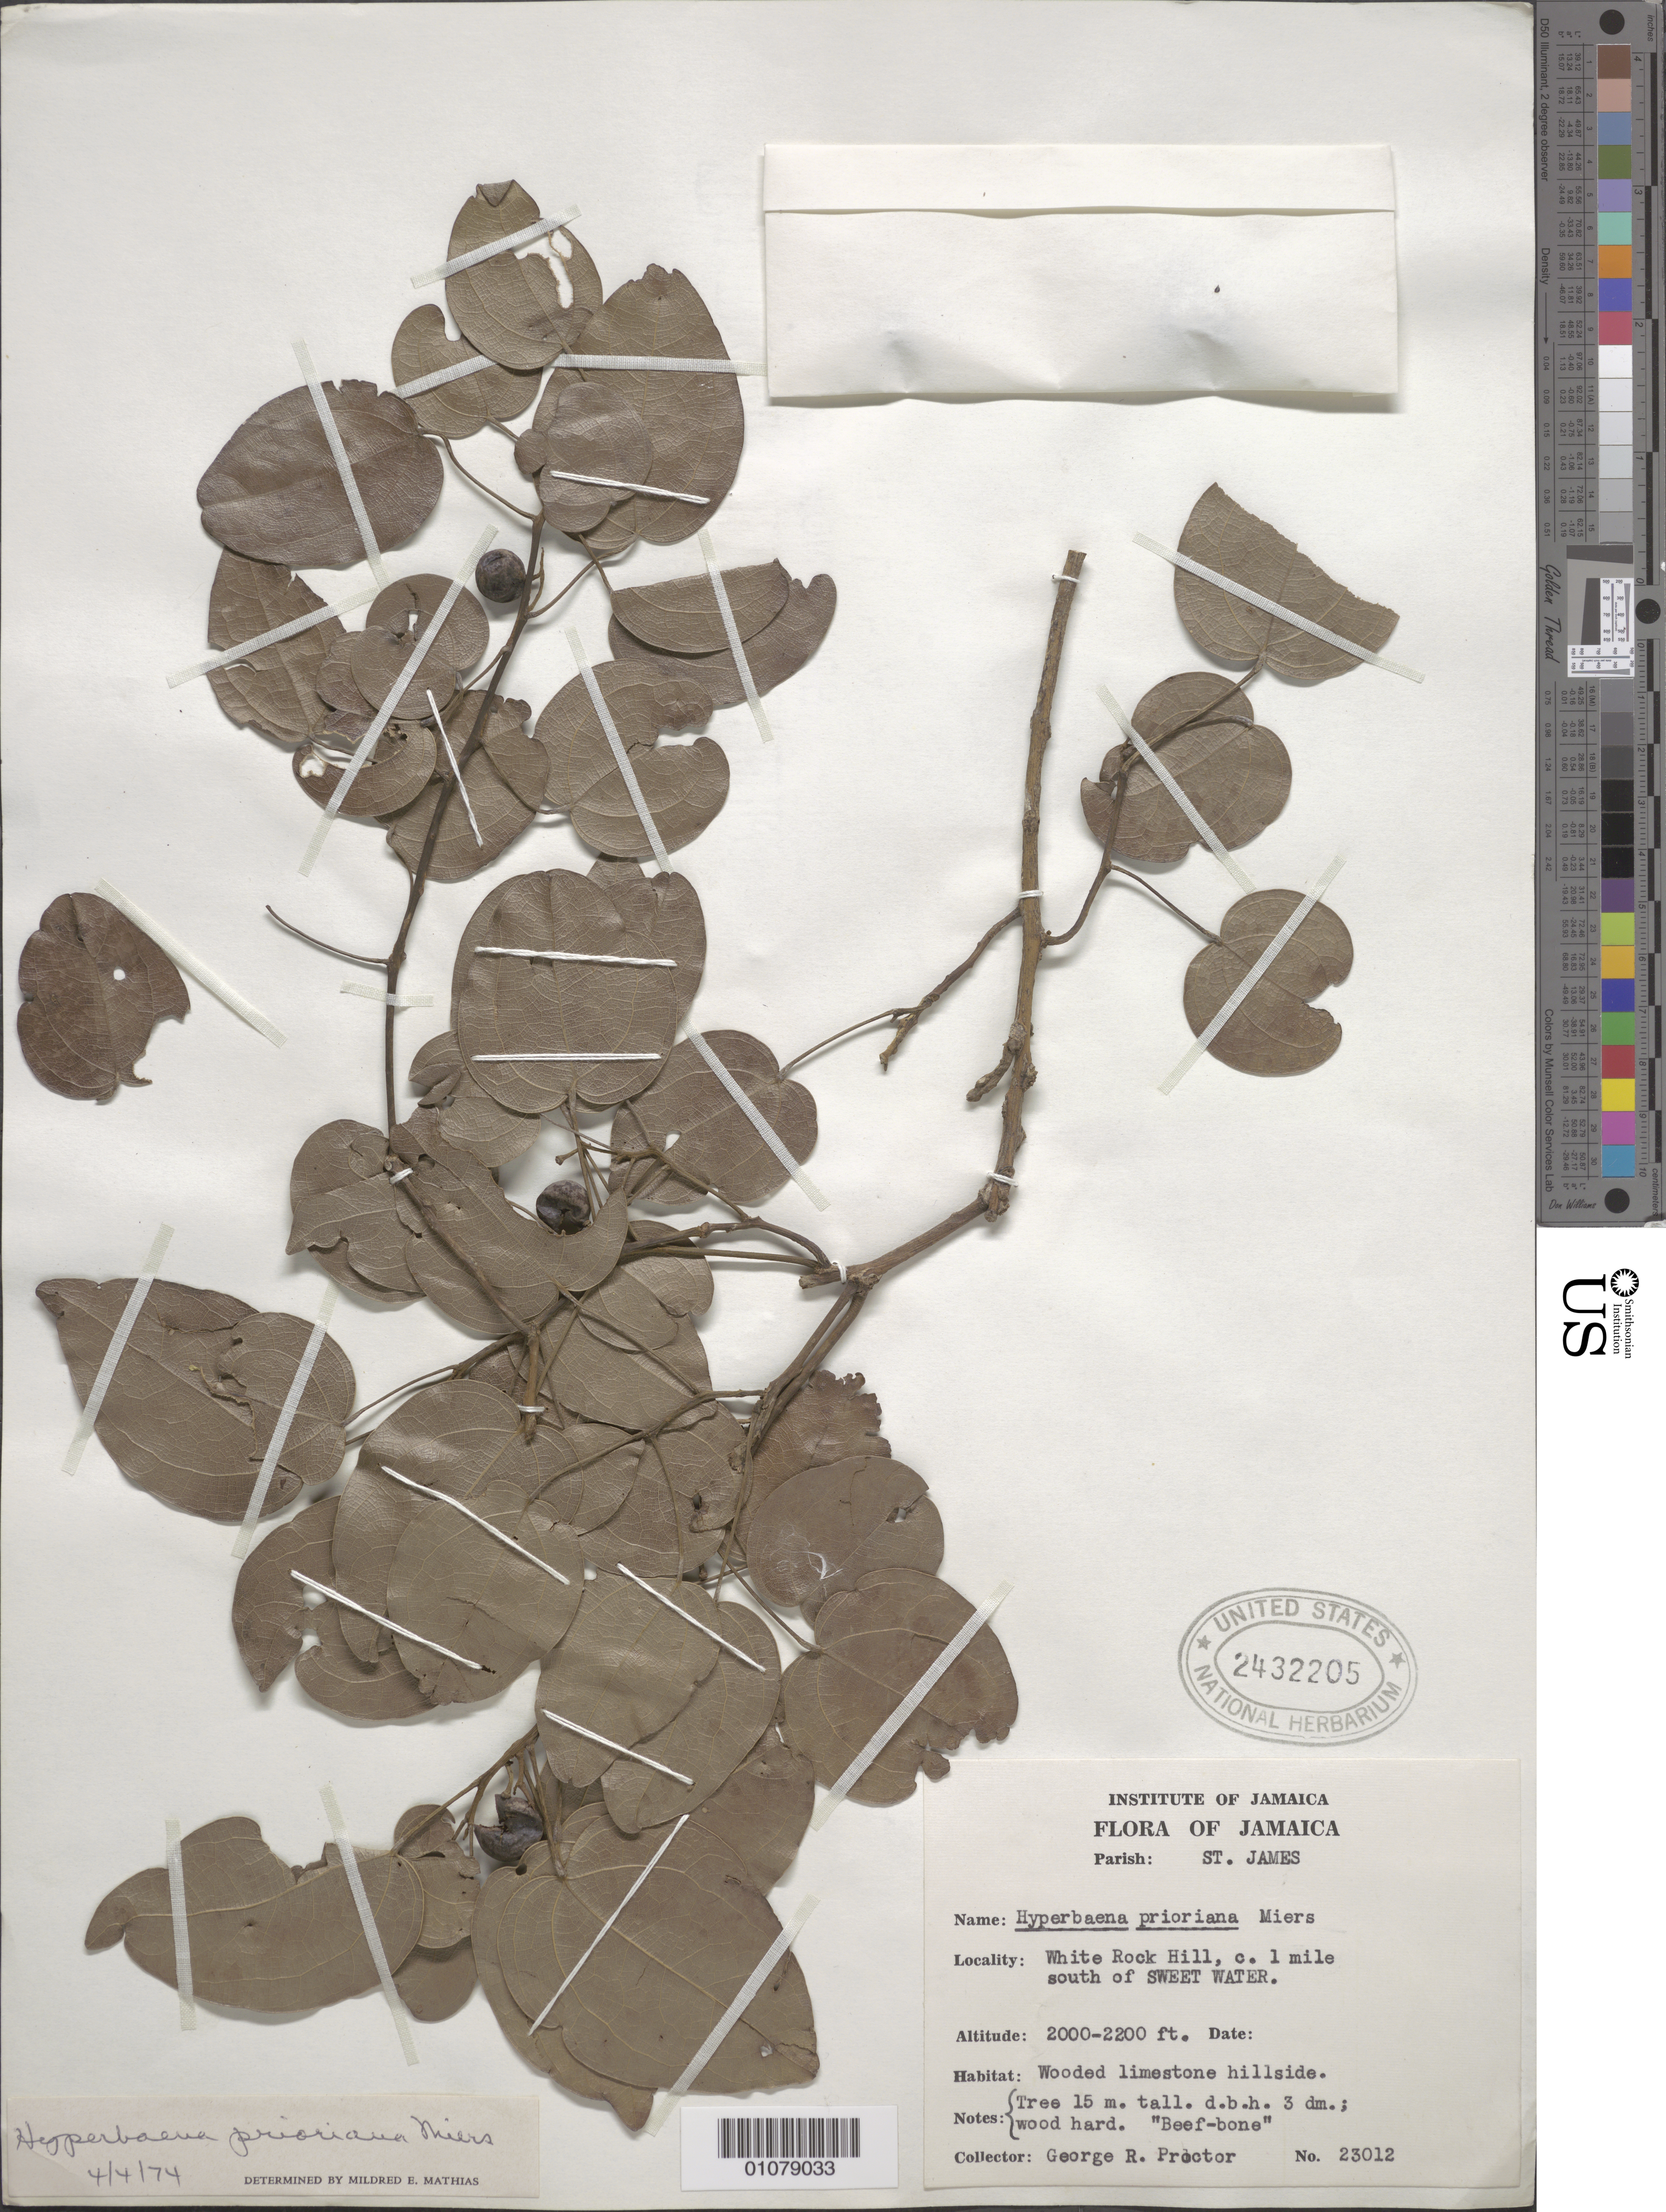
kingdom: Plantae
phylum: Tracheophyta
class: Magnoliopsida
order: Ranunculales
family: Menispermaceae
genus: Hyperbaena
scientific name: Hyperbaena prioriana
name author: Miers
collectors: G. R. Proctor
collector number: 23012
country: Jamaica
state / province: Saint James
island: Jamaica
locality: White Rock Hill, c. 1 mile S of Sweet Water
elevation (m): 610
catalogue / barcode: US 2432205